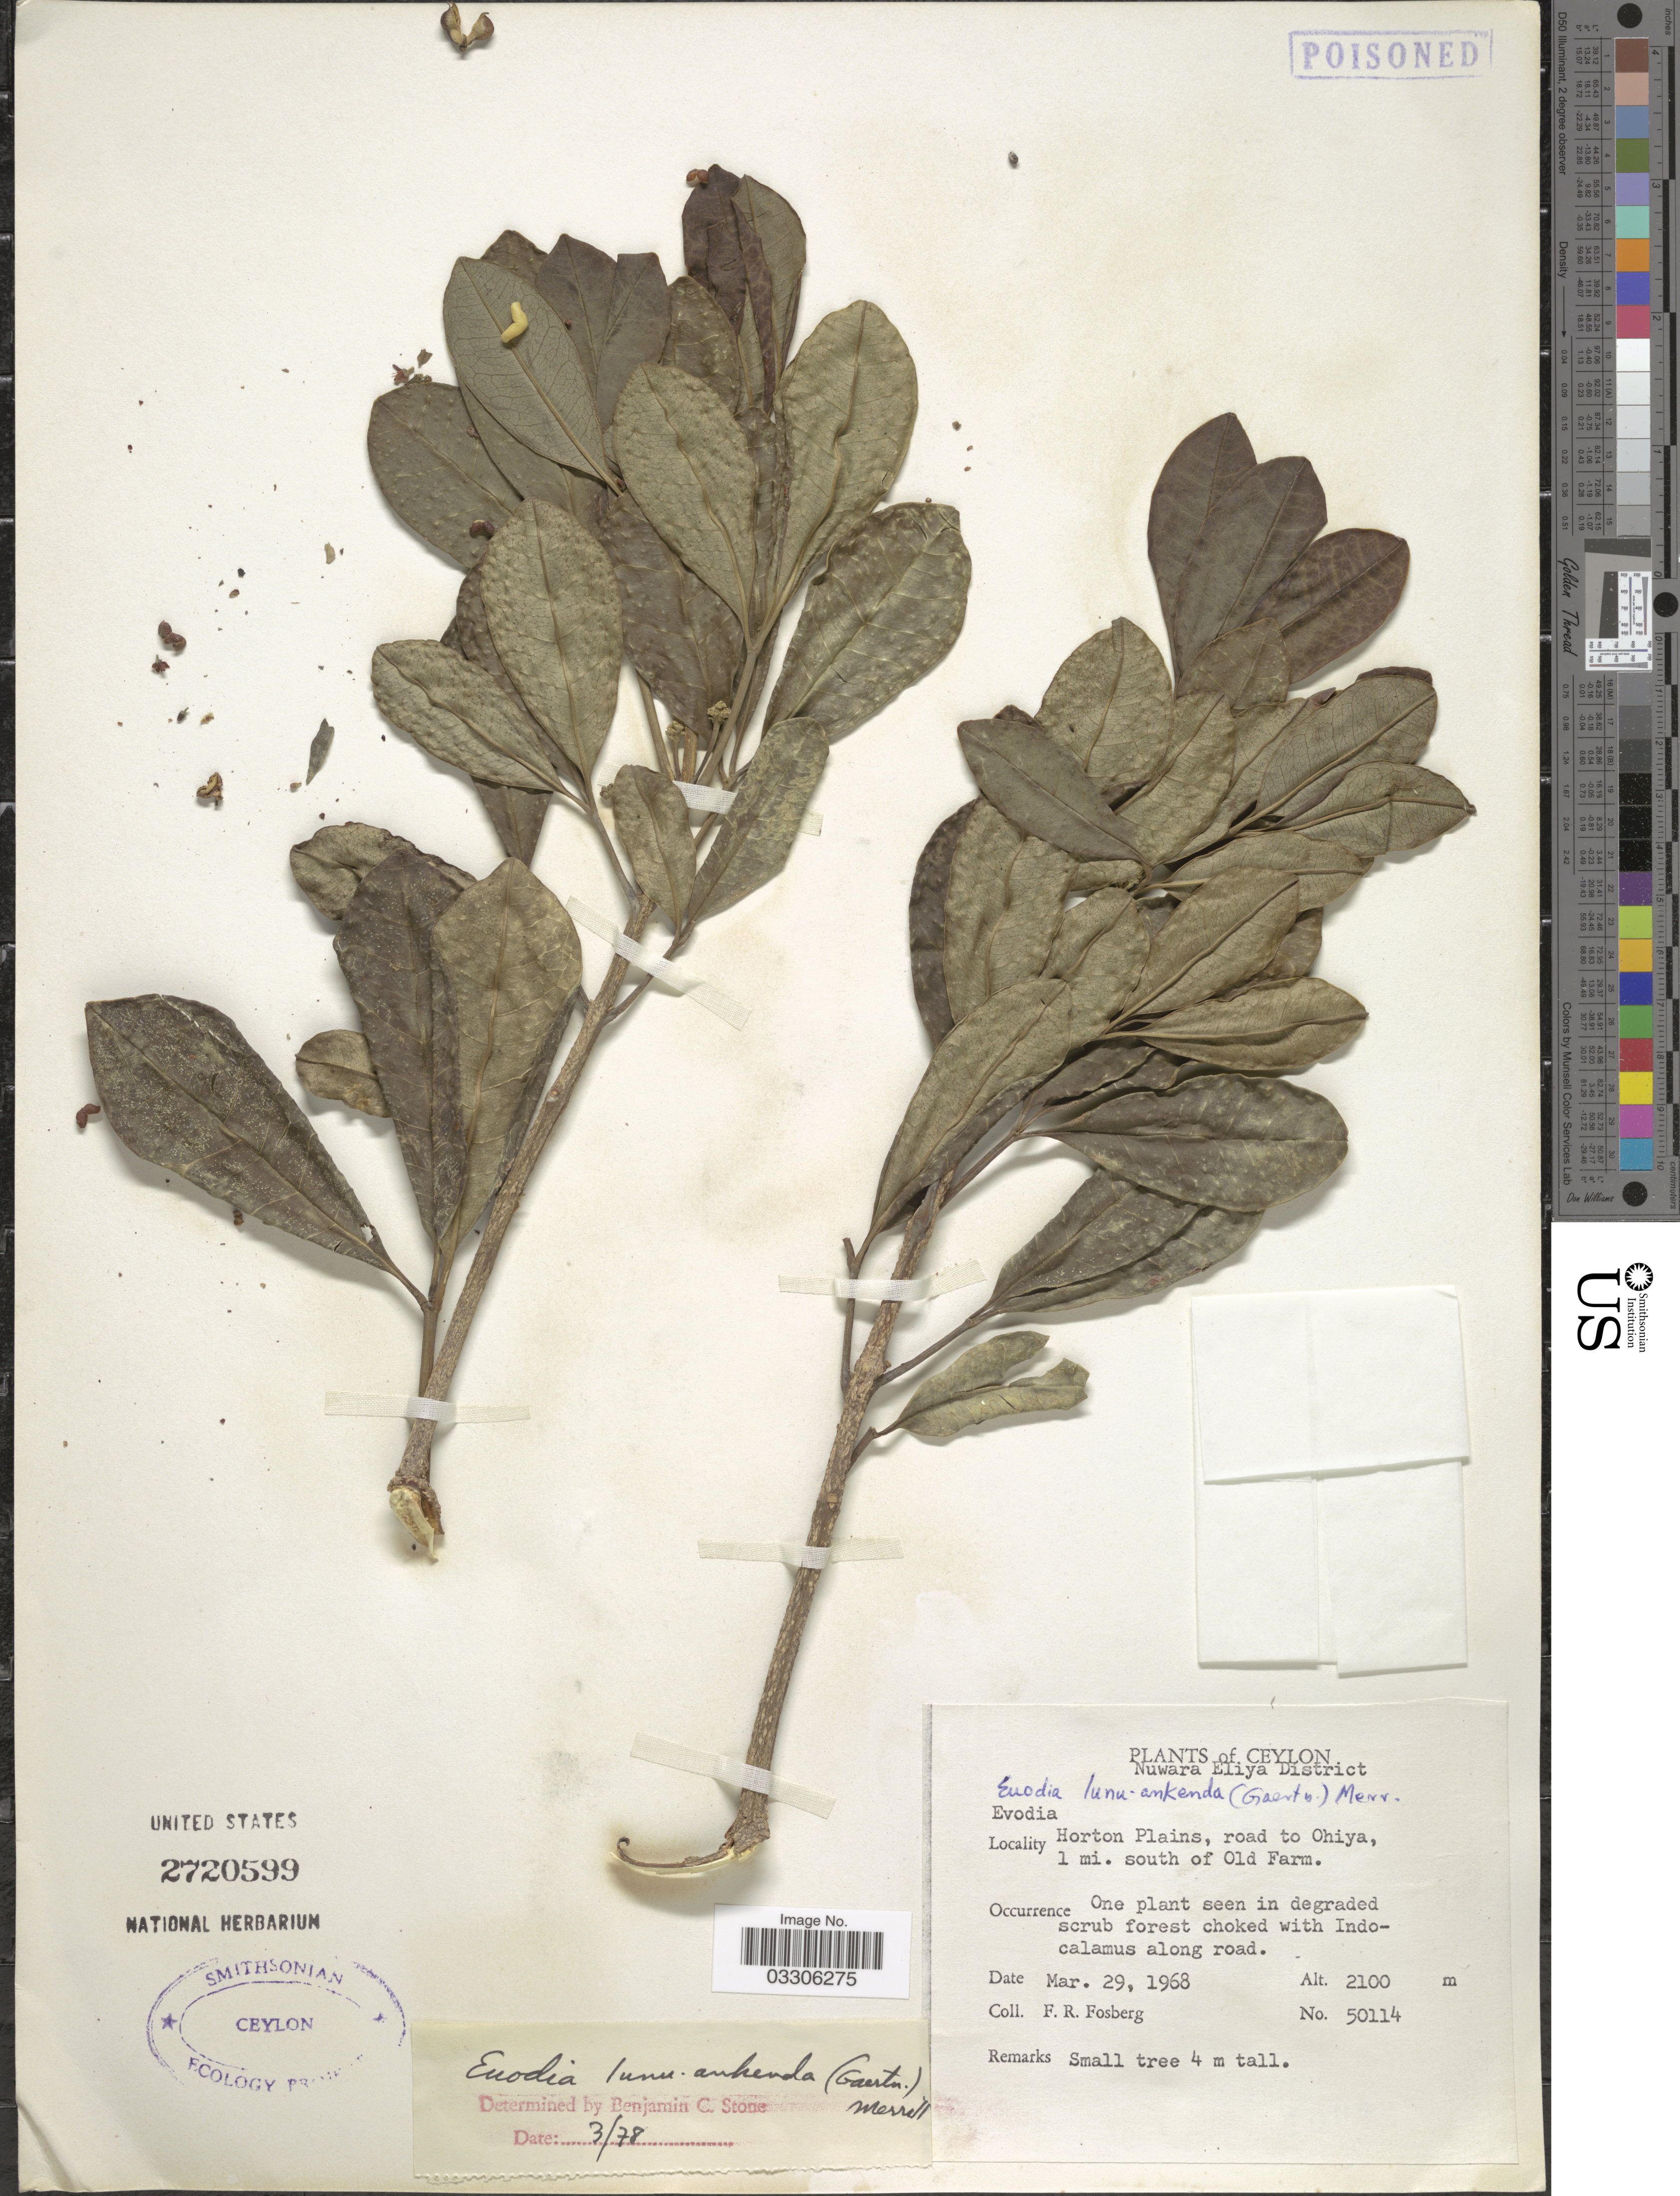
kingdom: Plantae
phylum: Tracheophyta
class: Magnoliopsida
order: Sapindales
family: Rutaceae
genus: Melicope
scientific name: Melicope lunu-ankenda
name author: (Gaertn.) T.G. Hartley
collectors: F. R. Fosberg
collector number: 50114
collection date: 1968-03-29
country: Sri Lanka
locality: Ceylon. Nuwara Eliya Disttrict. Horton Plains, road to Ohiya, 1 mi. south of Old Farm.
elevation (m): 2100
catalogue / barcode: US 2720599